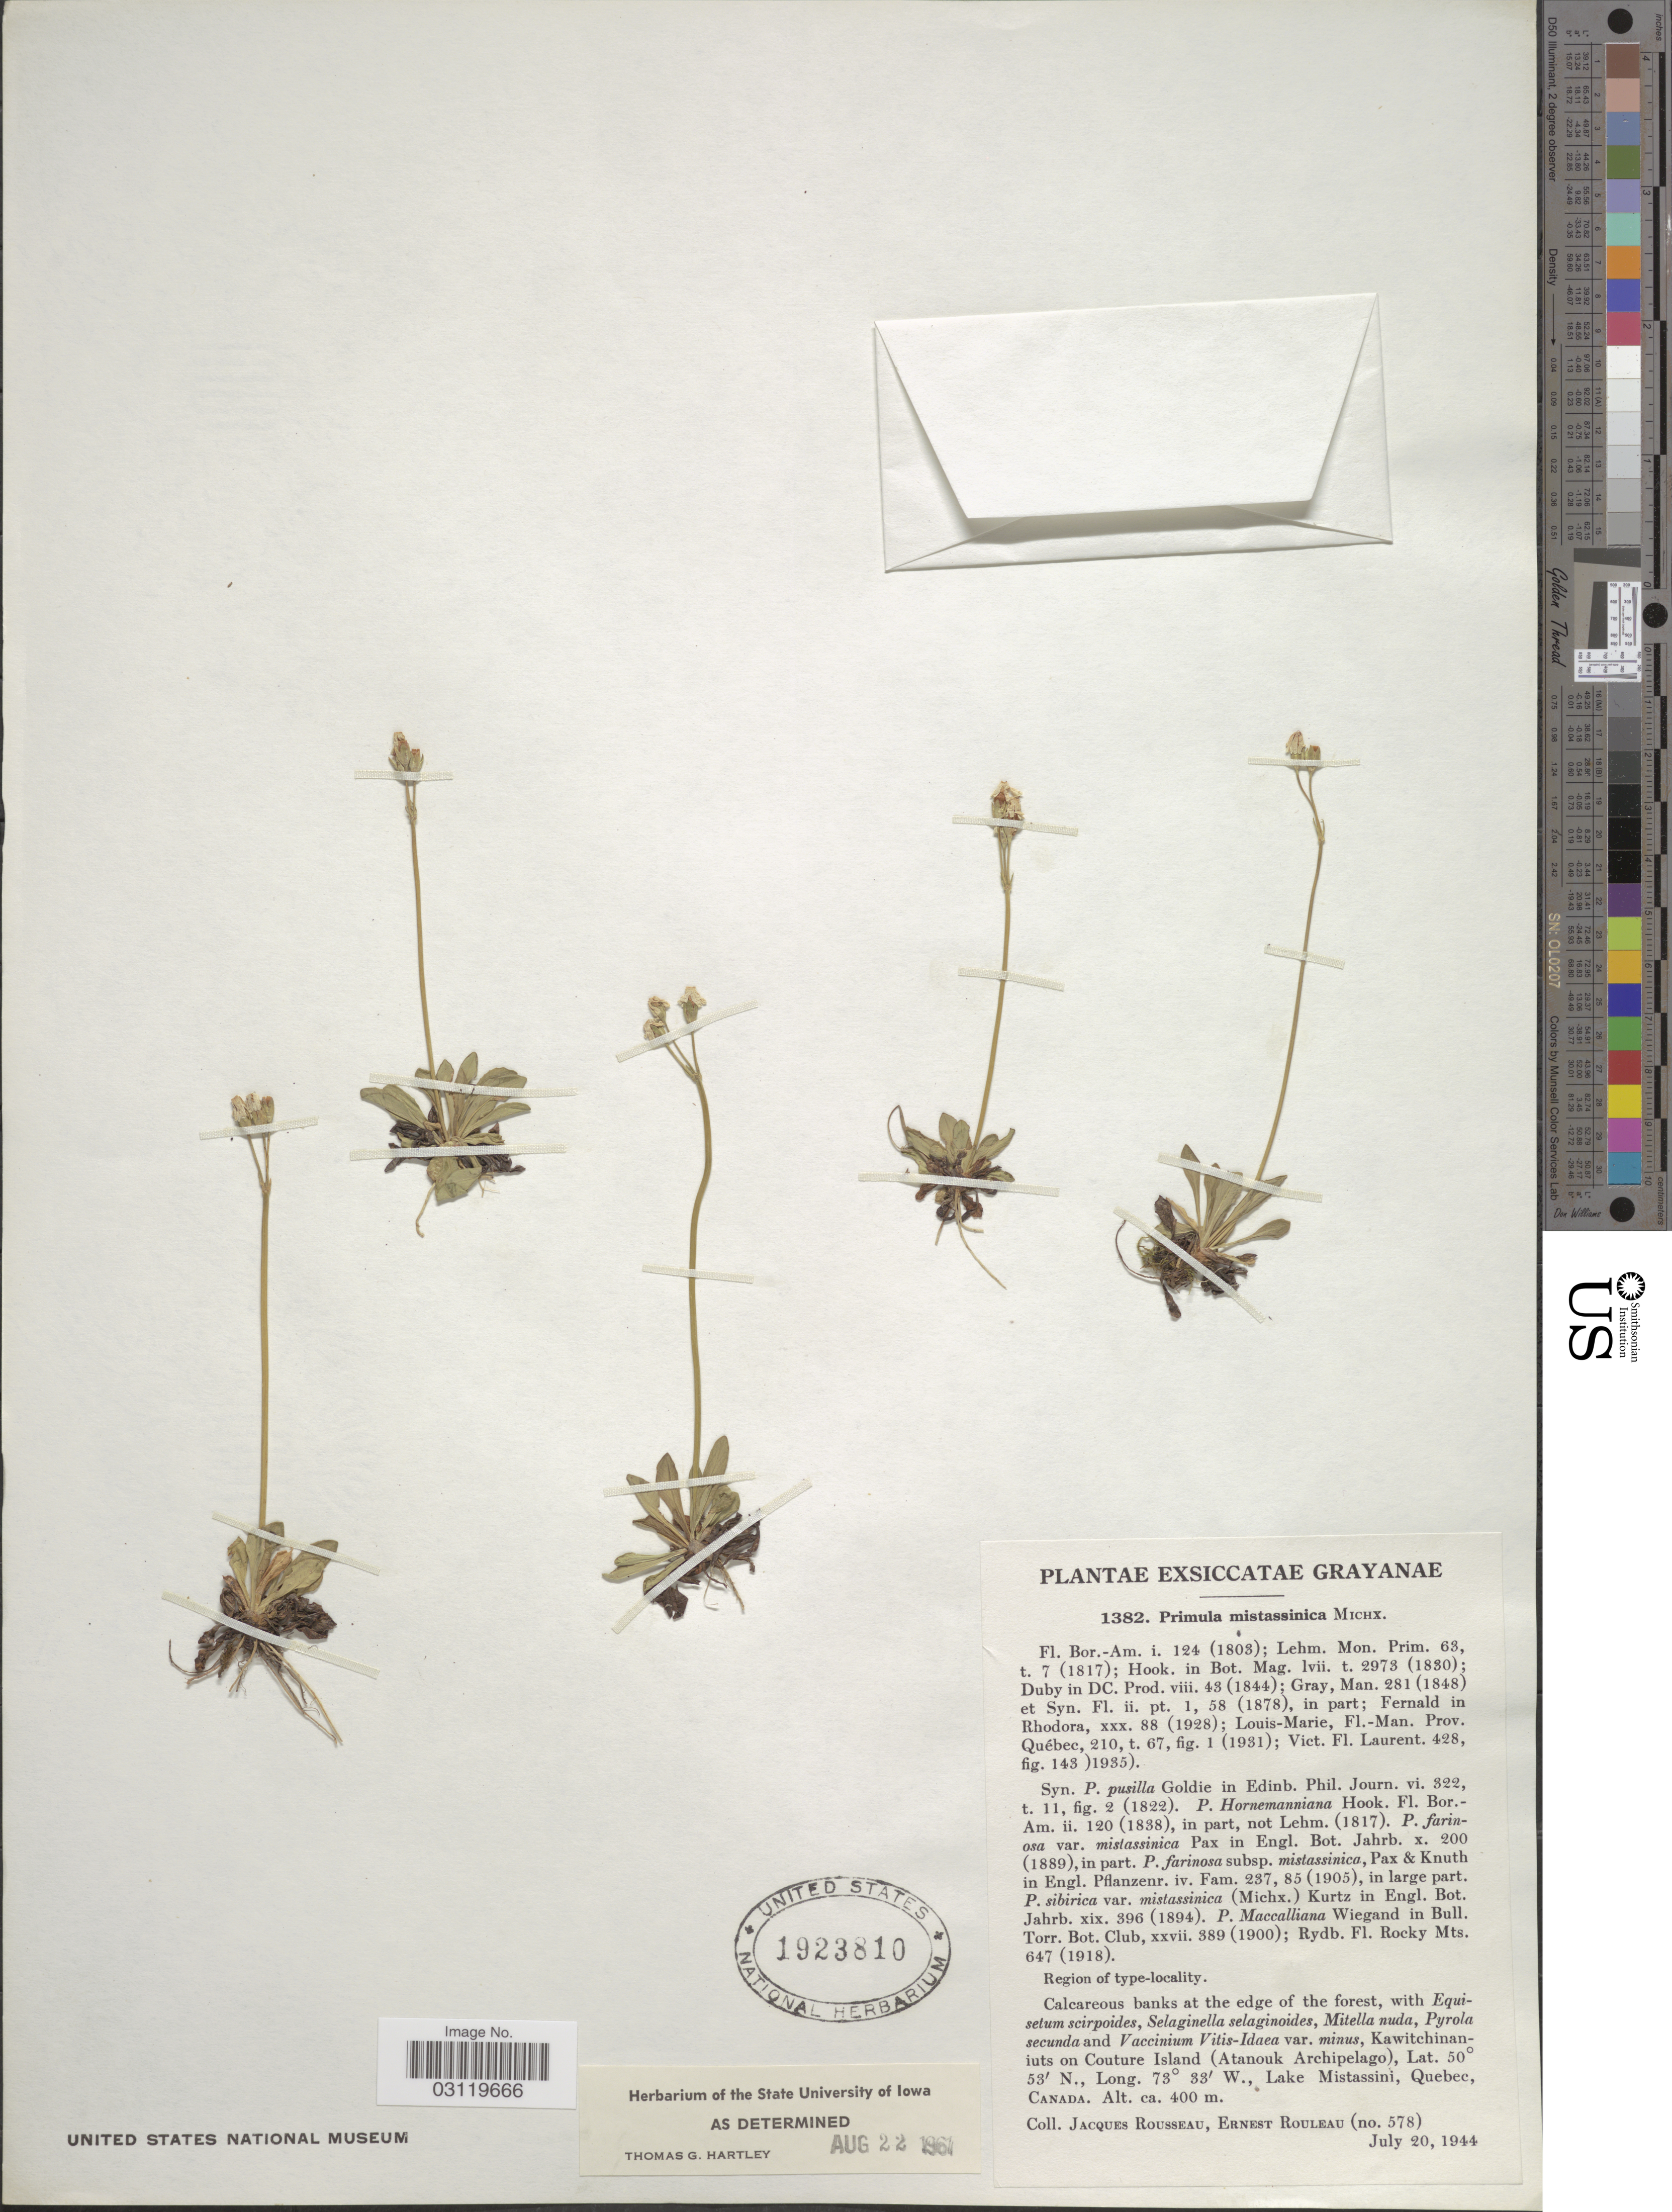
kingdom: Plantae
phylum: Tracheophyta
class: Magnoliopsida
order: Ericales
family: Primulaceae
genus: Primula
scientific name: Primula mistassinica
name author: Michx.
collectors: J. Rousseau & E. Rouleau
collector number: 578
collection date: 1944-07-20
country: Canada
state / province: Quebec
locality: Kawitchinaniuts on Couture Island (Atanouk Archipelago), Lake Mistassini.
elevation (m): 400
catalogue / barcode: US 1923810